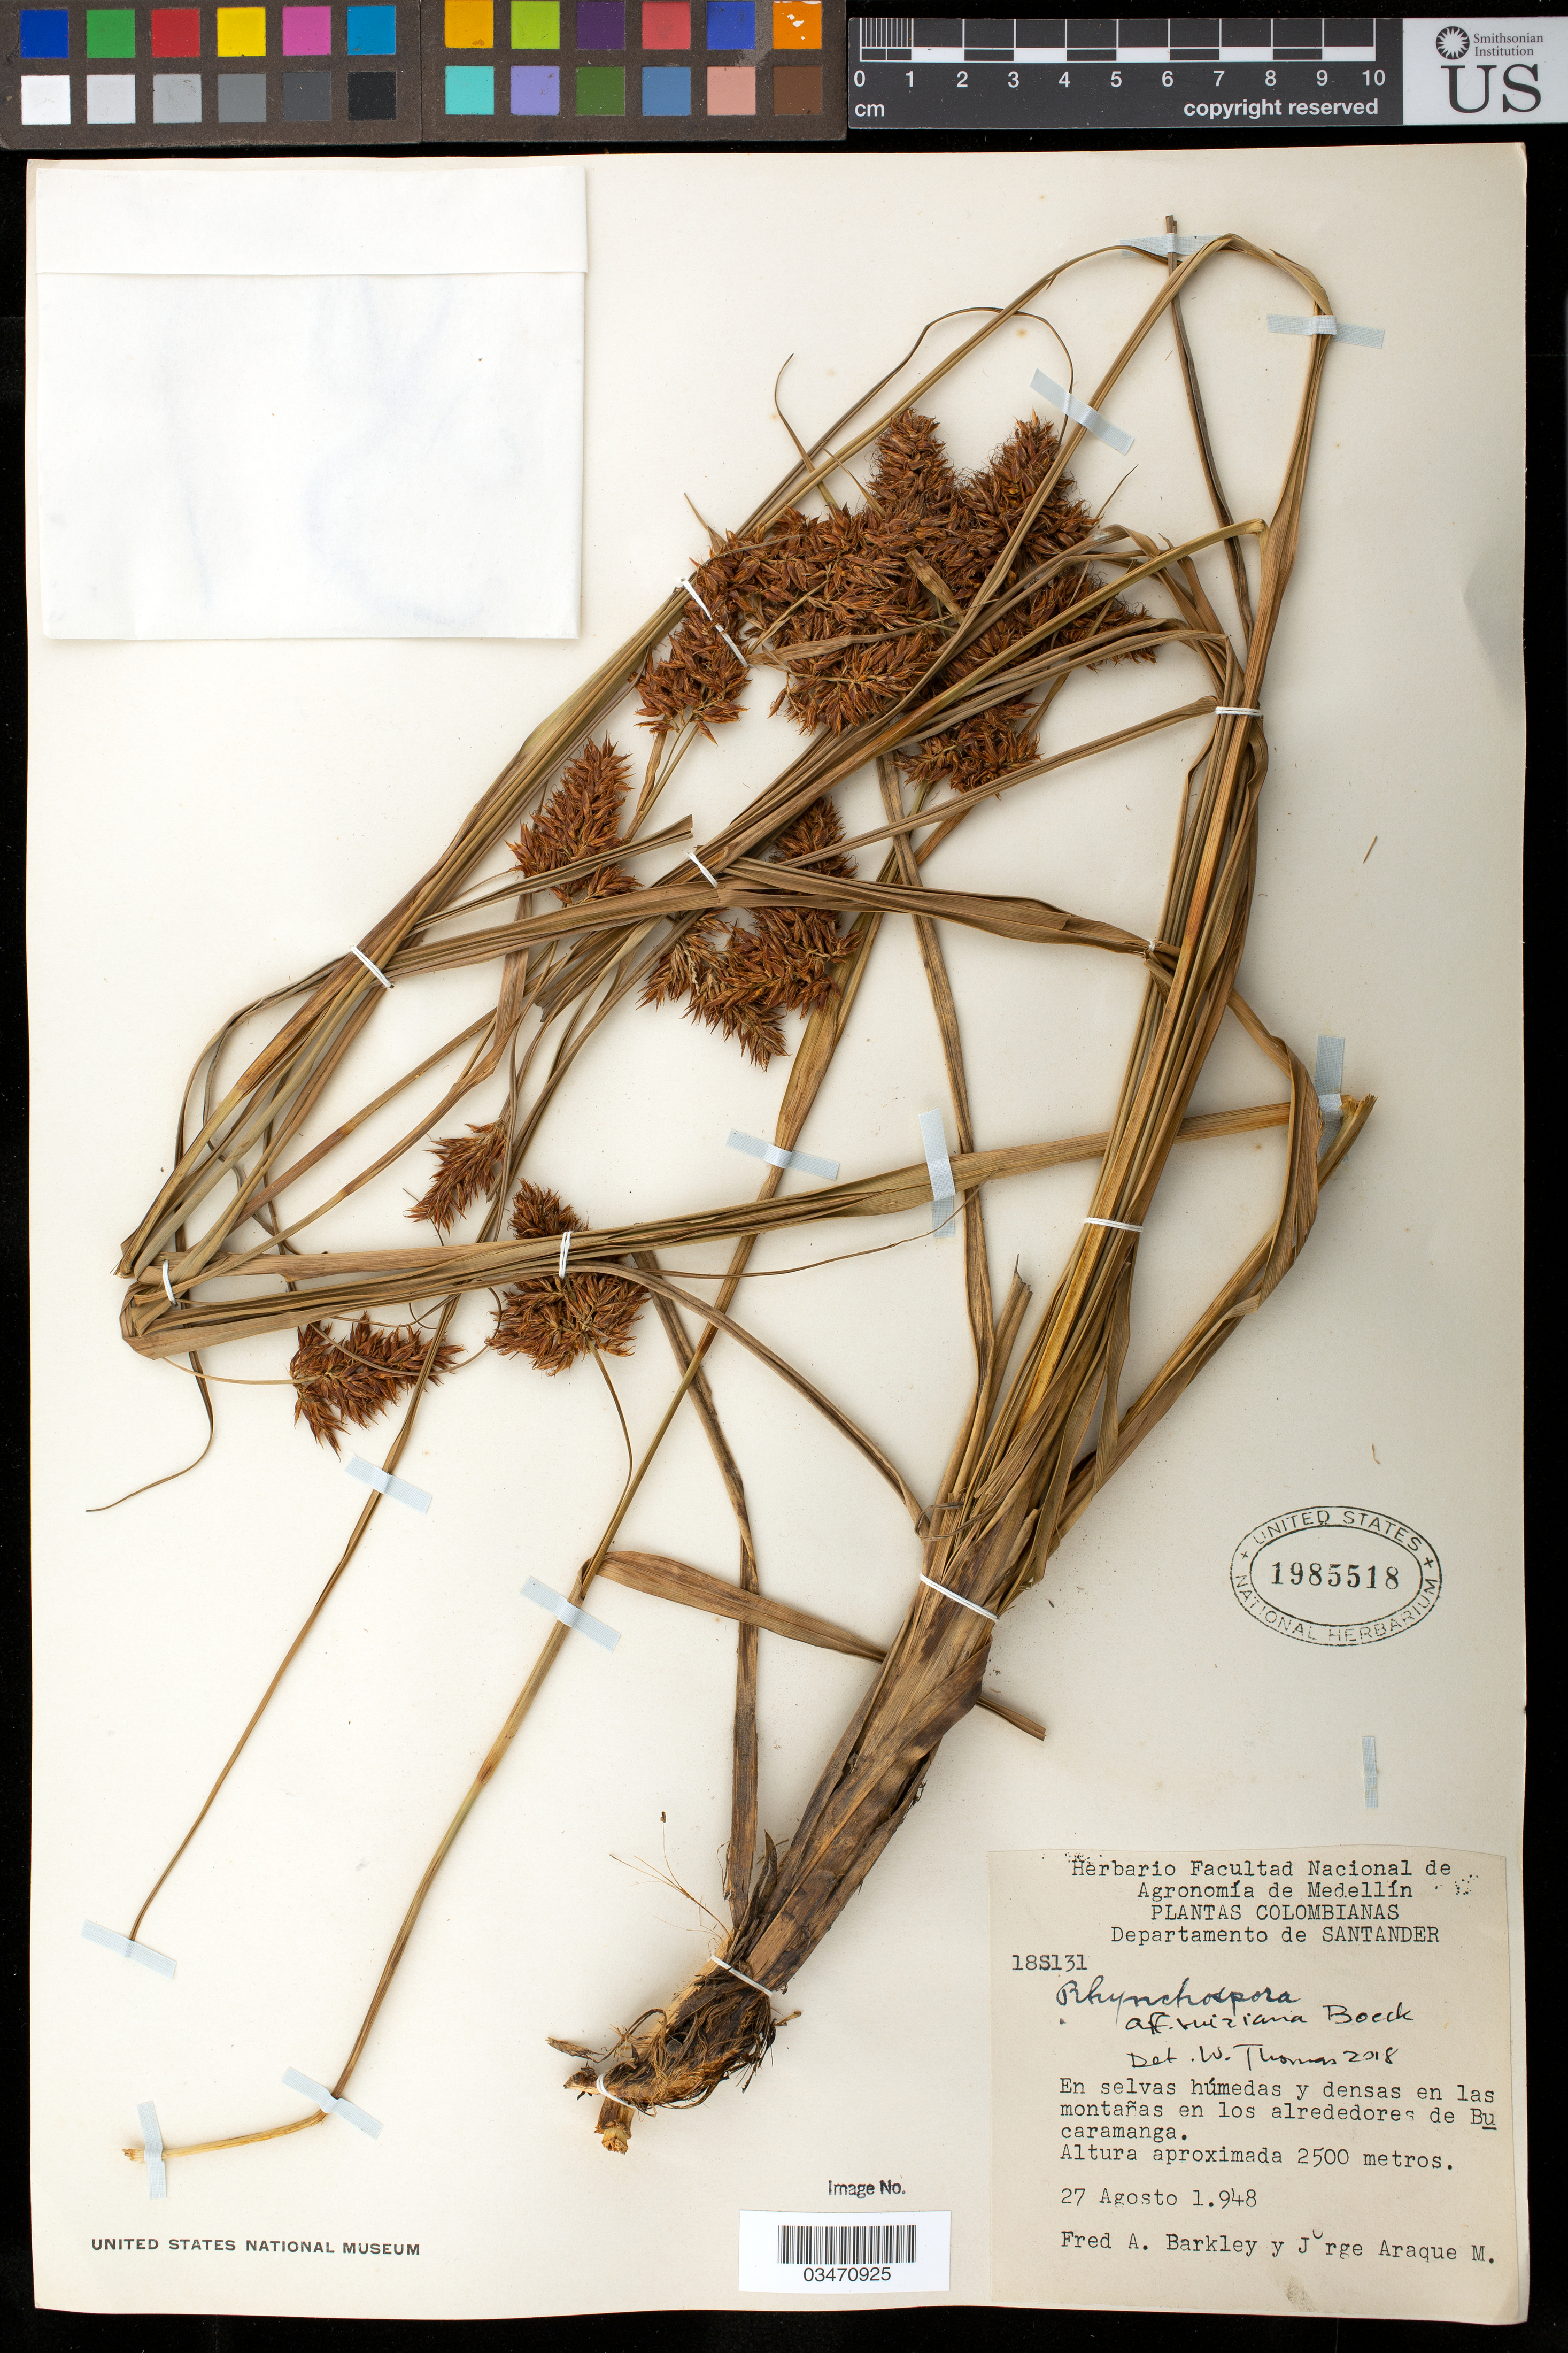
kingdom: Plantae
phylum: Tracheophyta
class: Liliopsida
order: Poales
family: Cyperaceae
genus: Rhynchospora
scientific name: Rhynchospora ruiziana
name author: Boeckeler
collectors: F. A. Barkley & J. Araque Molina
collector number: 18S131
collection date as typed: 27 Aug 1948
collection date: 1948-08-27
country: Colombia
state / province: Santander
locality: Mountains in vicinity of Bucaramanga.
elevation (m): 2500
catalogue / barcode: US 1985518